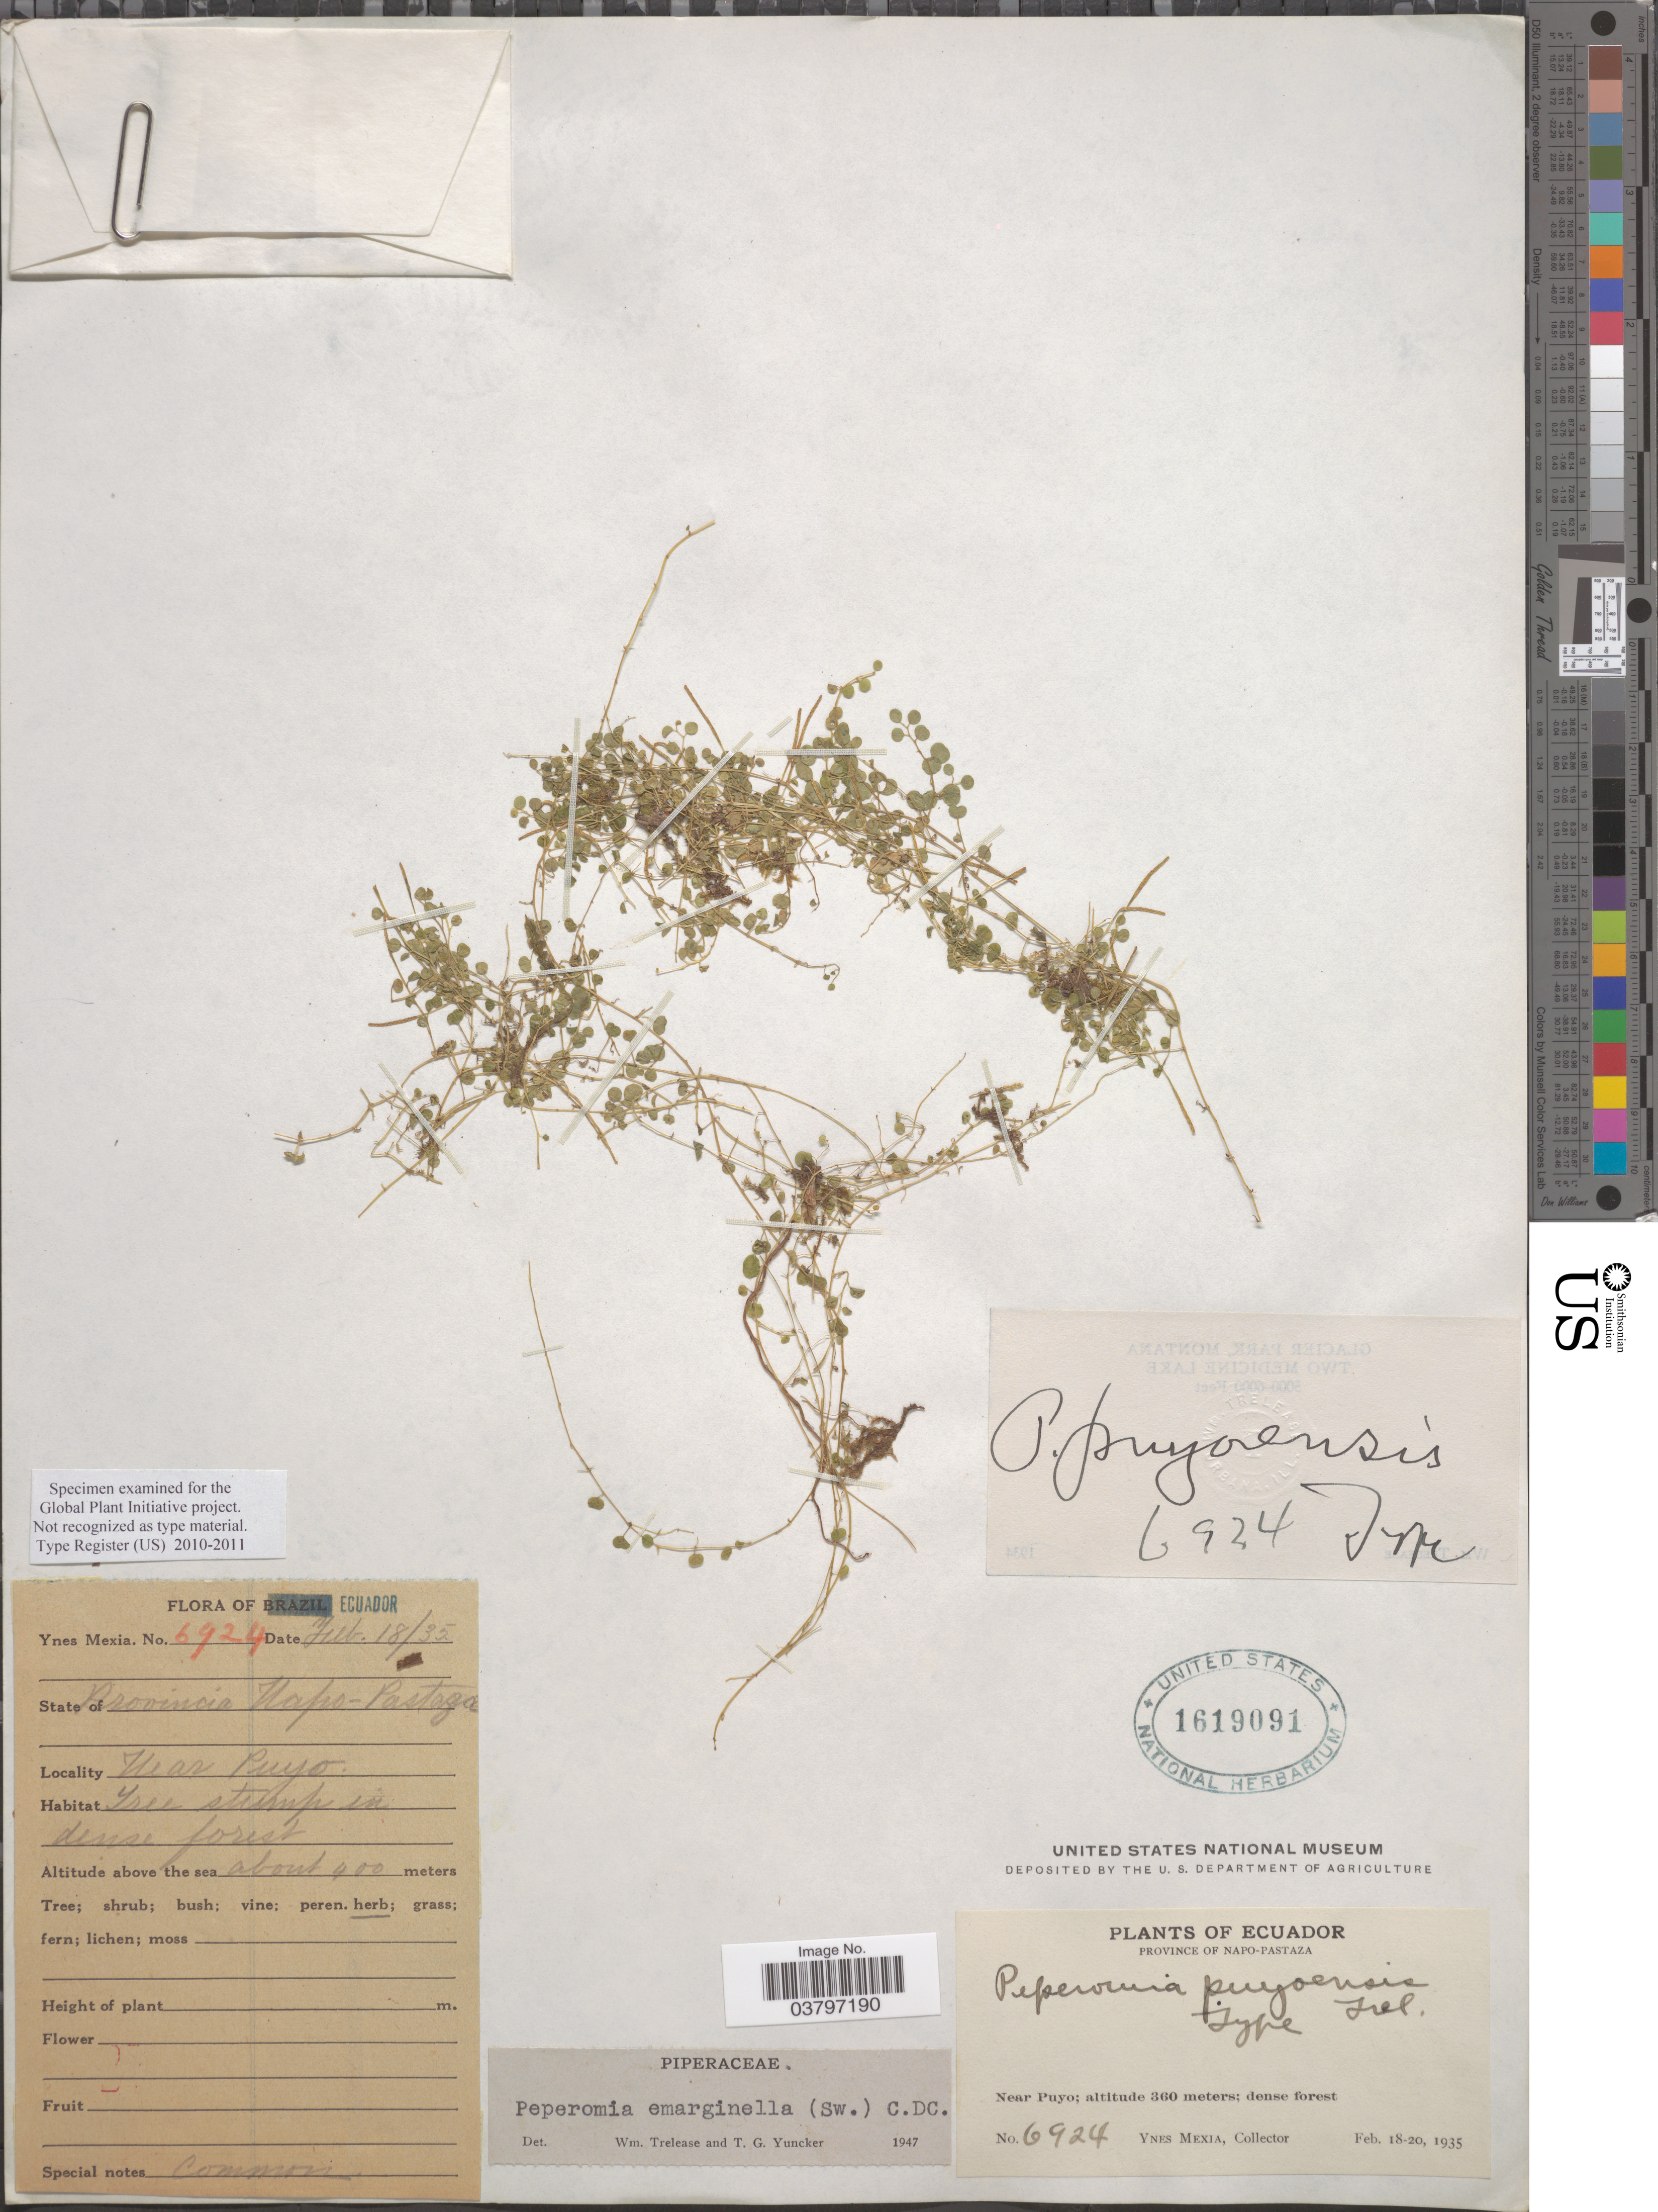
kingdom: Plantae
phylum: Tracheophyta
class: Magnoliopsida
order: Piperales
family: Piperaceae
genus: Peperomia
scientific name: Peperomia emarginella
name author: (Sw. ex Wikstr.) C. DC.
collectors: Y. Mexia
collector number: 6924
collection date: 1935-02-18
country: Ecuador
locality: Province of Napo-Pastaza. Near Puyo.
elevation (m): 400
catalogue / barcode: US 1619091